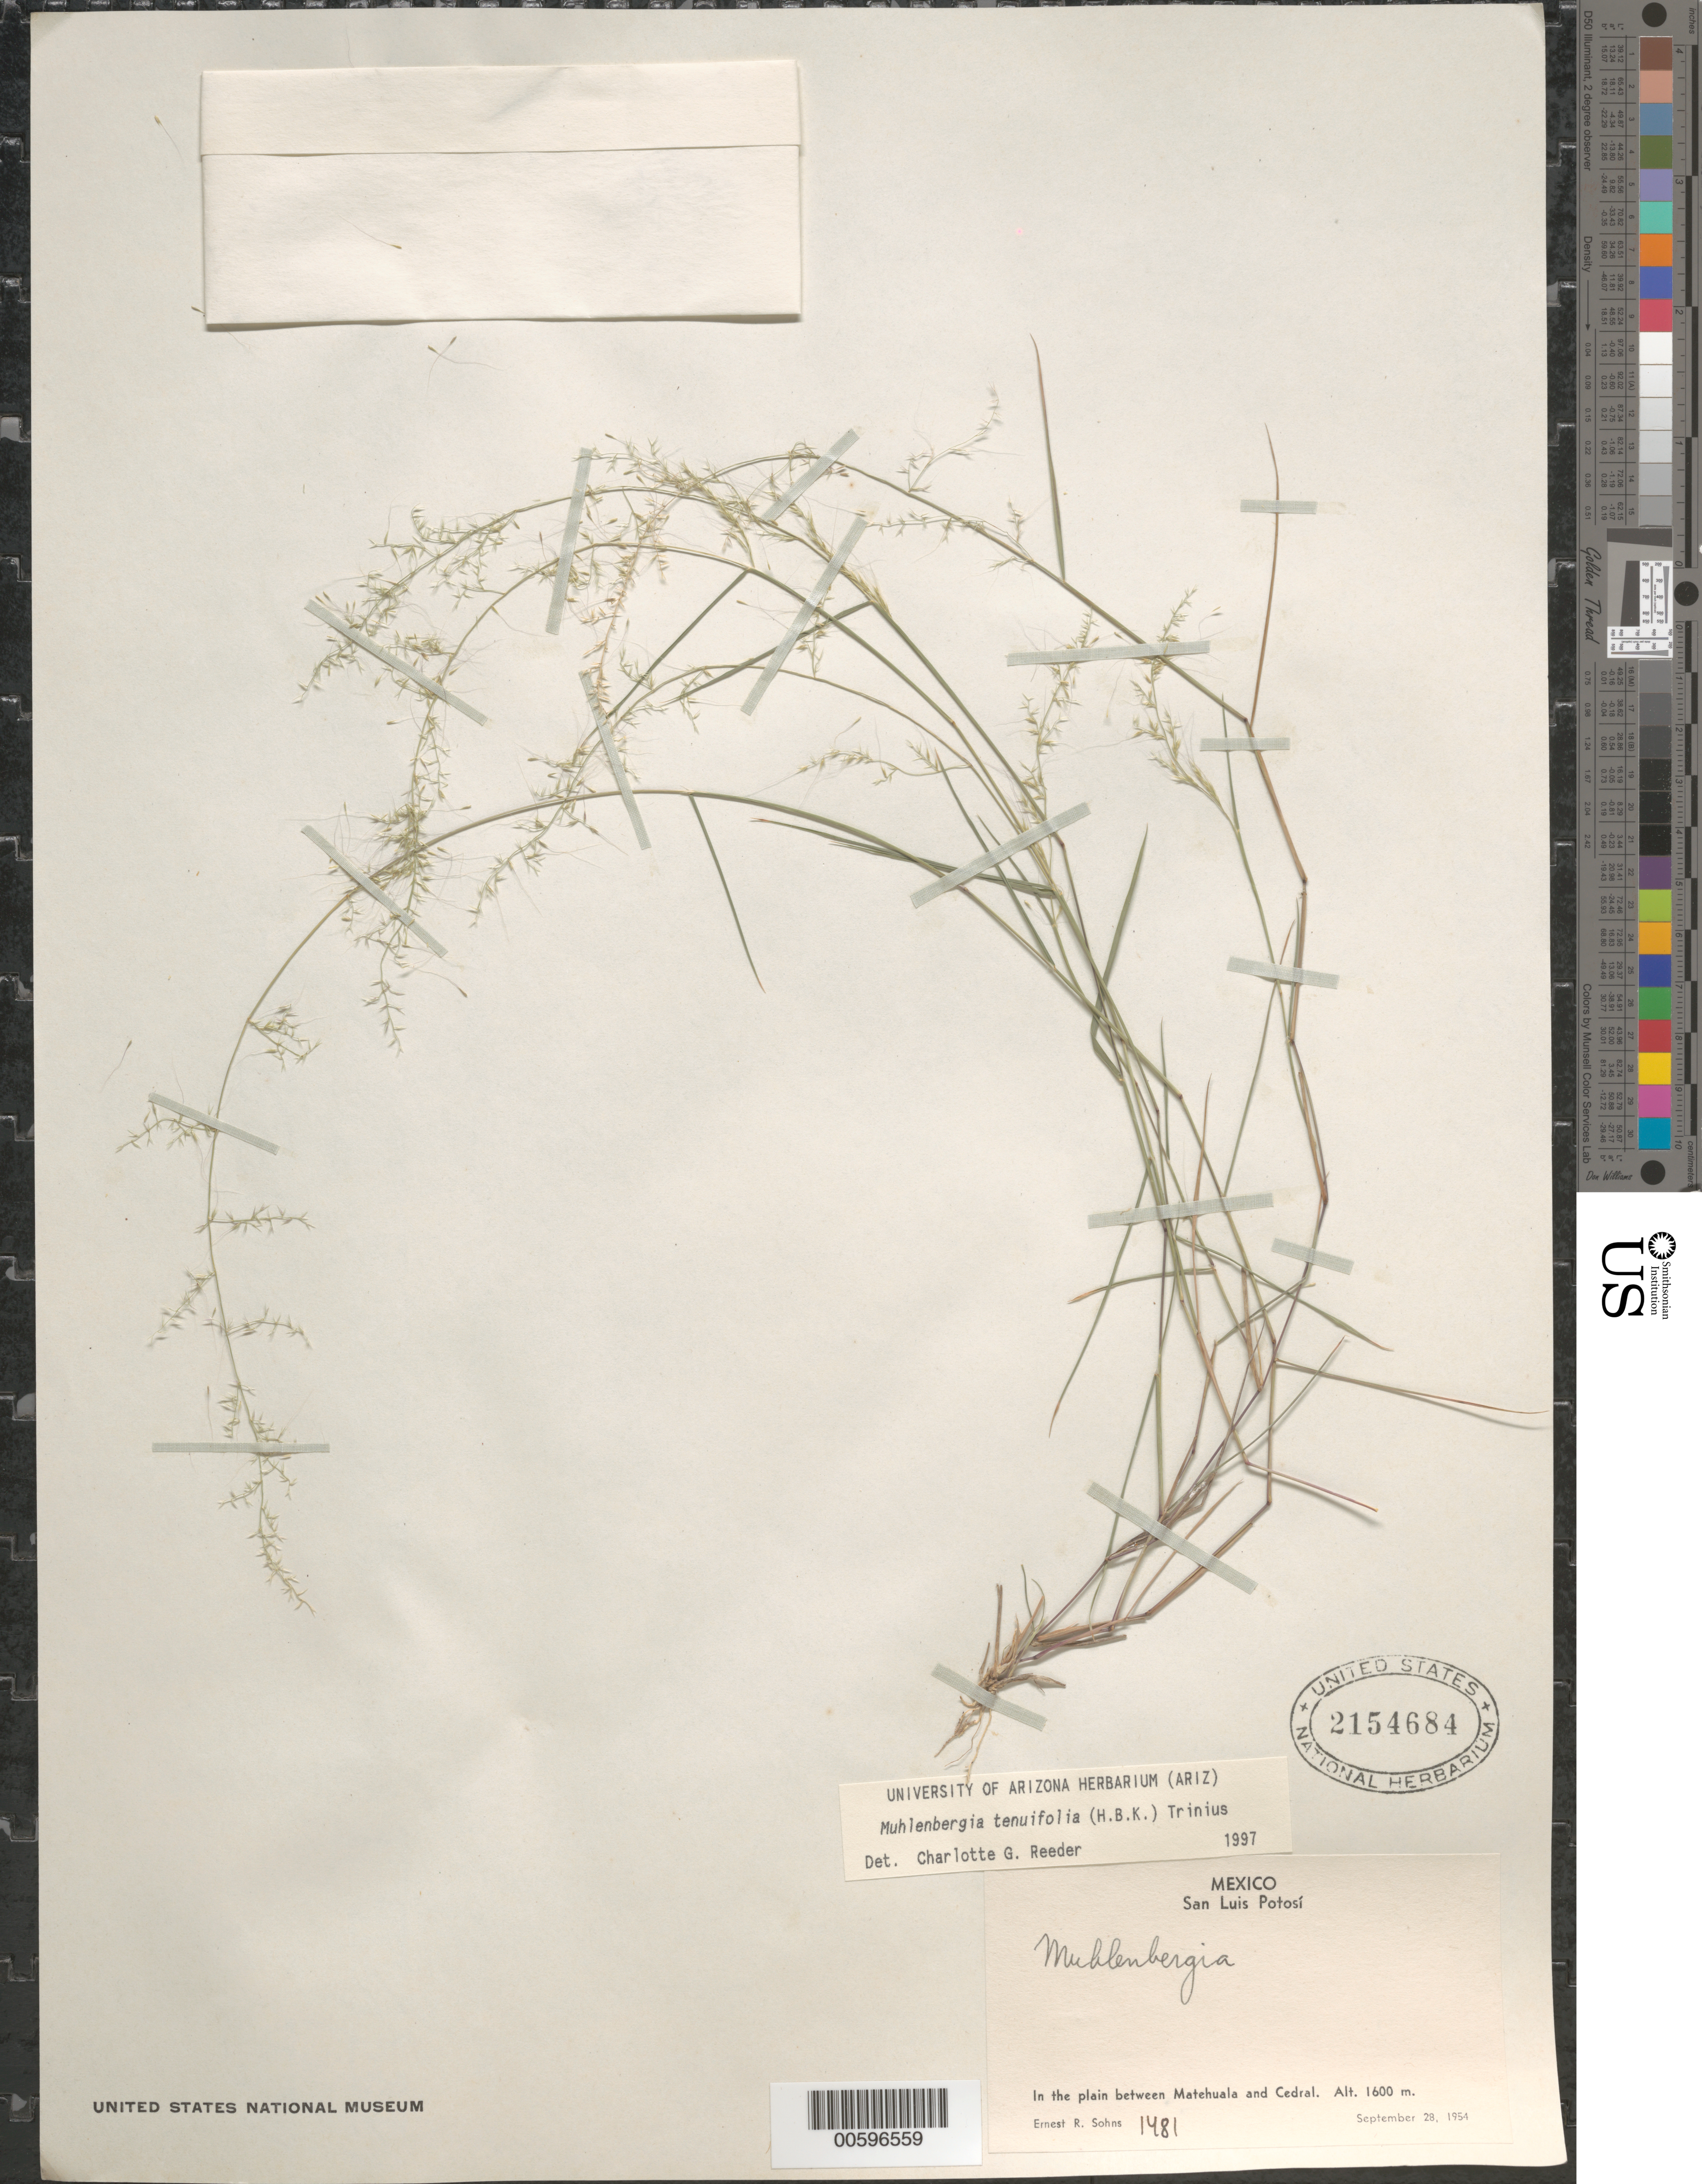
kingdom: Plantae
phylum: Tracheophyta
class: Liliopsida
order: Poales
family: Poaceae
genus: Muhlenbergia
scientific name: Muhlenbergia tenuifolia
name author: (Kunth) Kunth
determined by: Reeder, C. G., (ARIZ)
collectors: E. R. Sohns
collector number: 1481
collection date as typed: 28 Sep 1954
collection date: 1954-09-28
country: Mexico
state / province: San Luis Potosi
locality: In the plain between Matehuala and Cedral.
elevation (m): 1600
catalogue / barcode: US 2154684